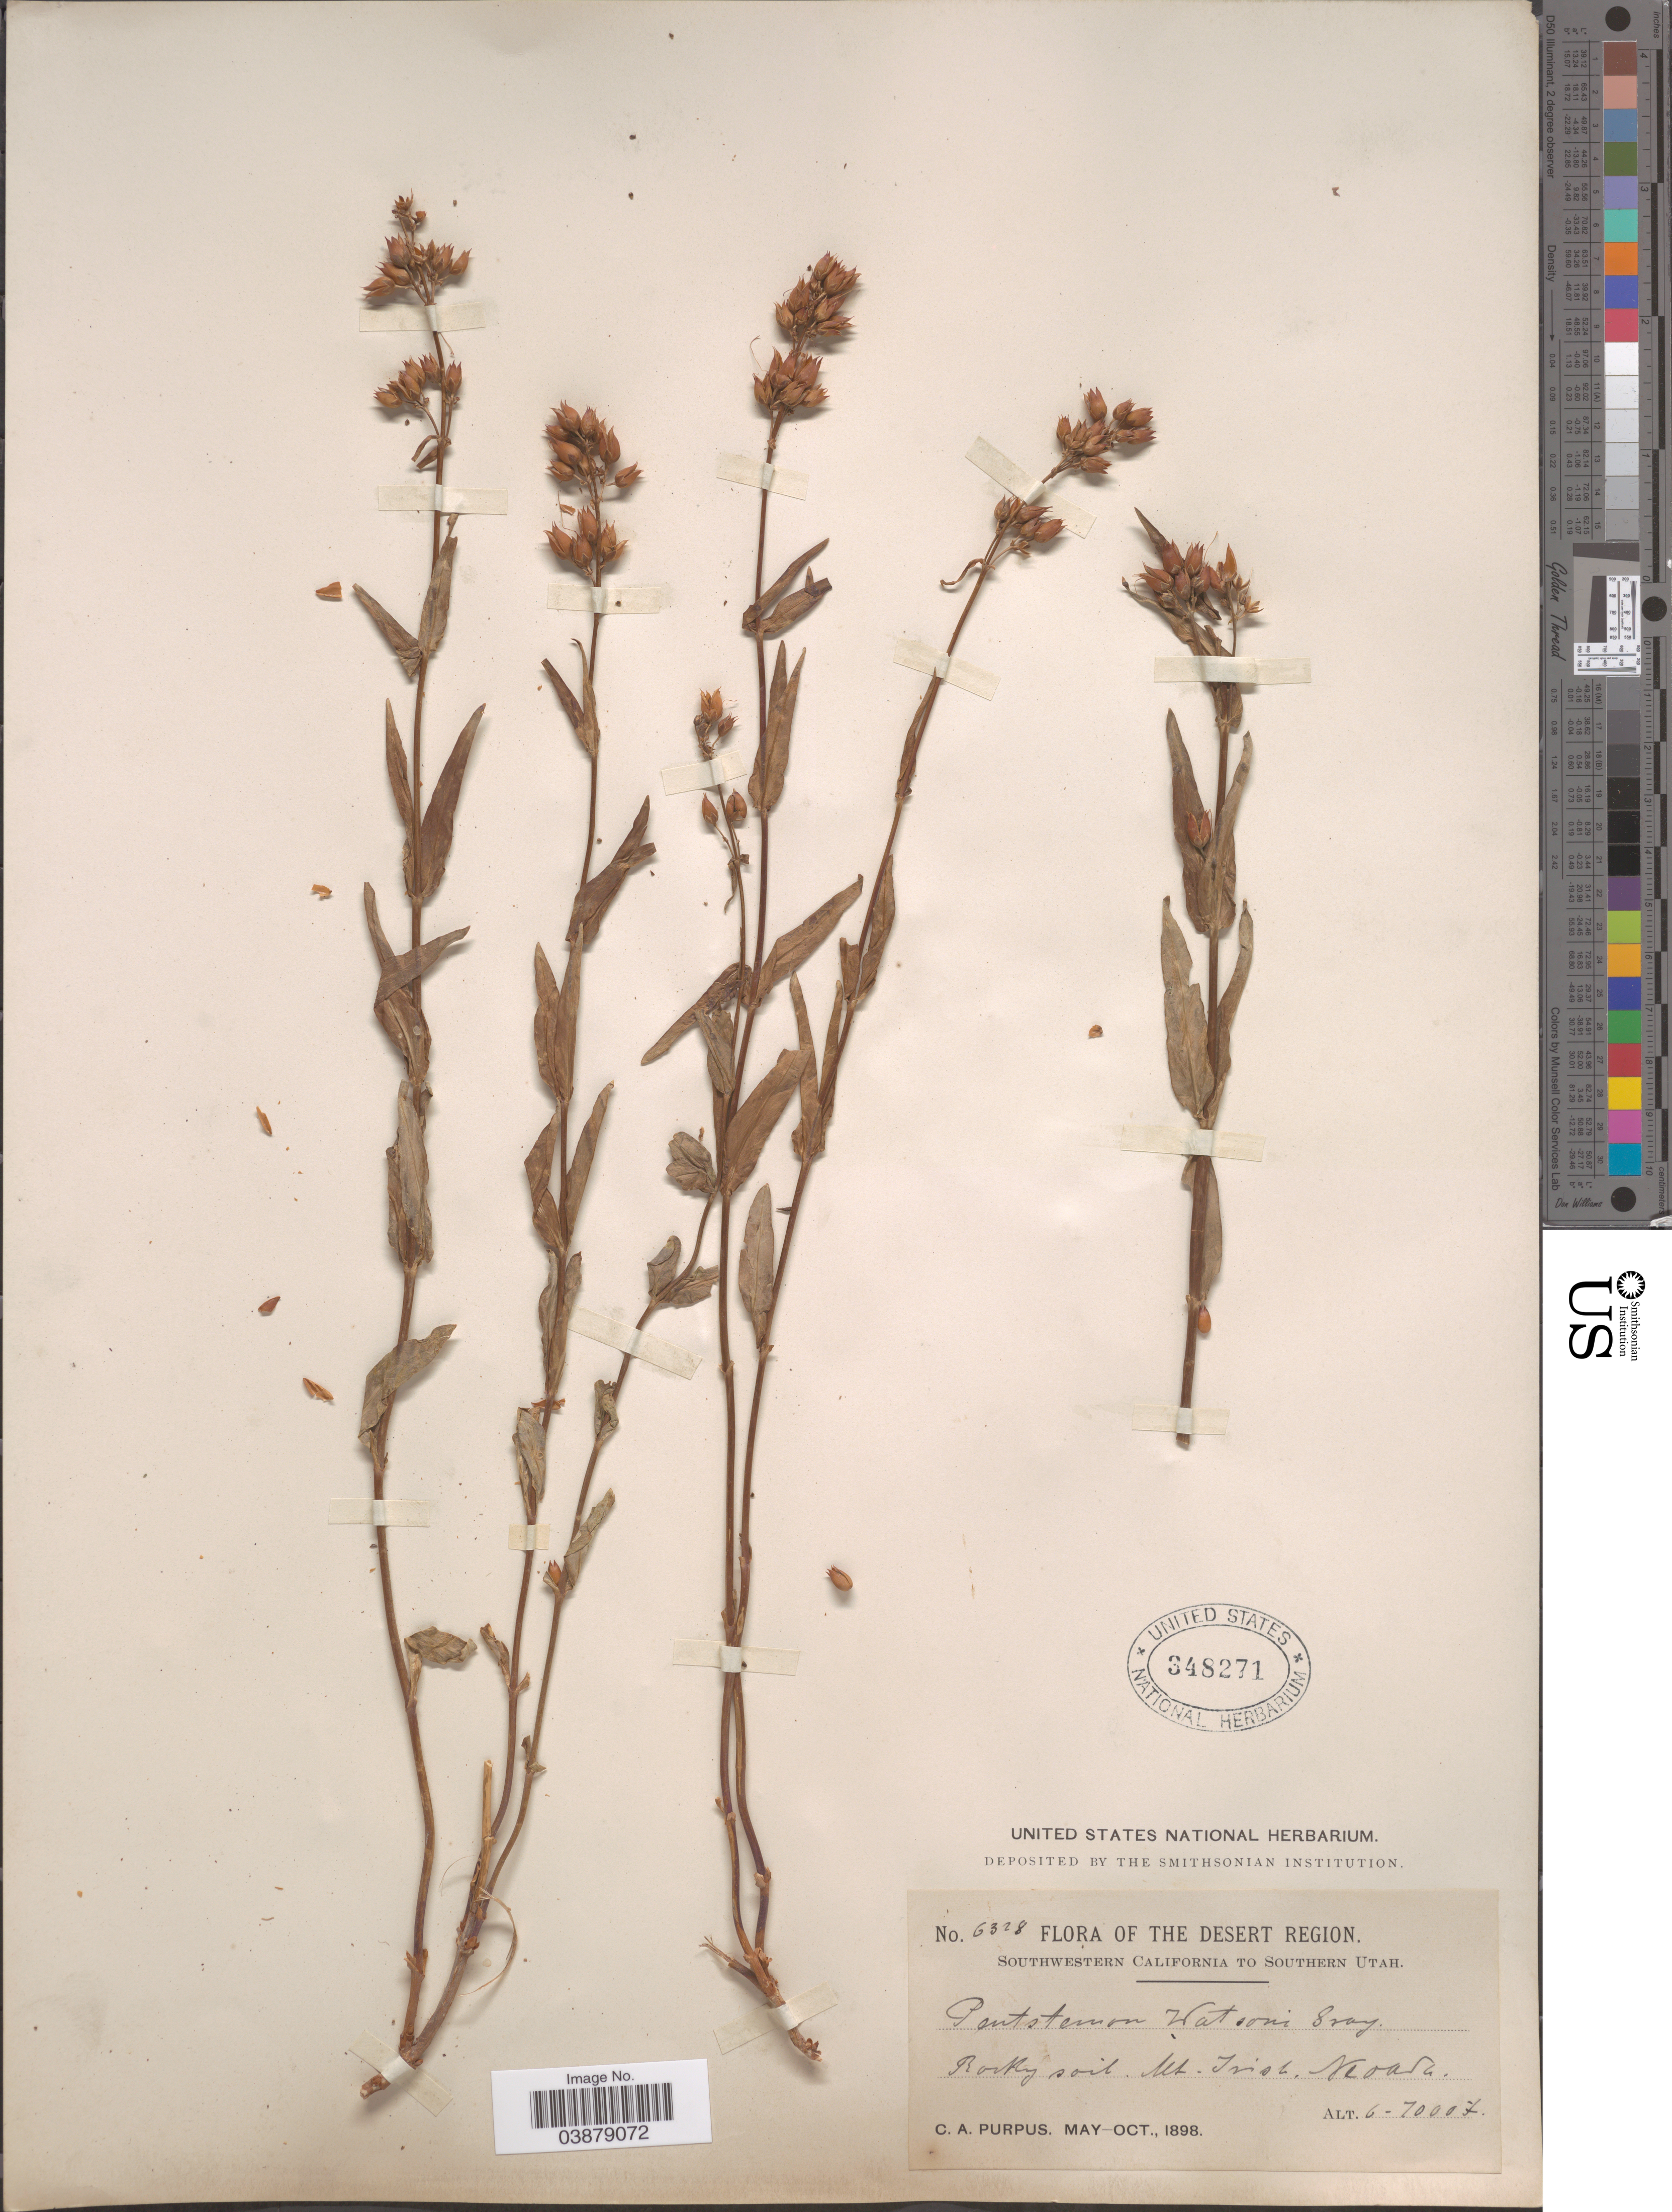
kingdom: Plantae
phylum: Tracheophyta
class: Magnoliopsida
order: Lamiales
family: Plantaginaceae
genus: Penstemon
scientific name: Penstemon watsonii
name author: A. Gray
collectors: C. A. Purpus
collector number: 6328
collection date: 1898-05/1898-10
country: United States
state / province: Nevada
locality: Desert Region. Mt. Irish.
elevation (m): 1829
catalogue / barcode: US 348271